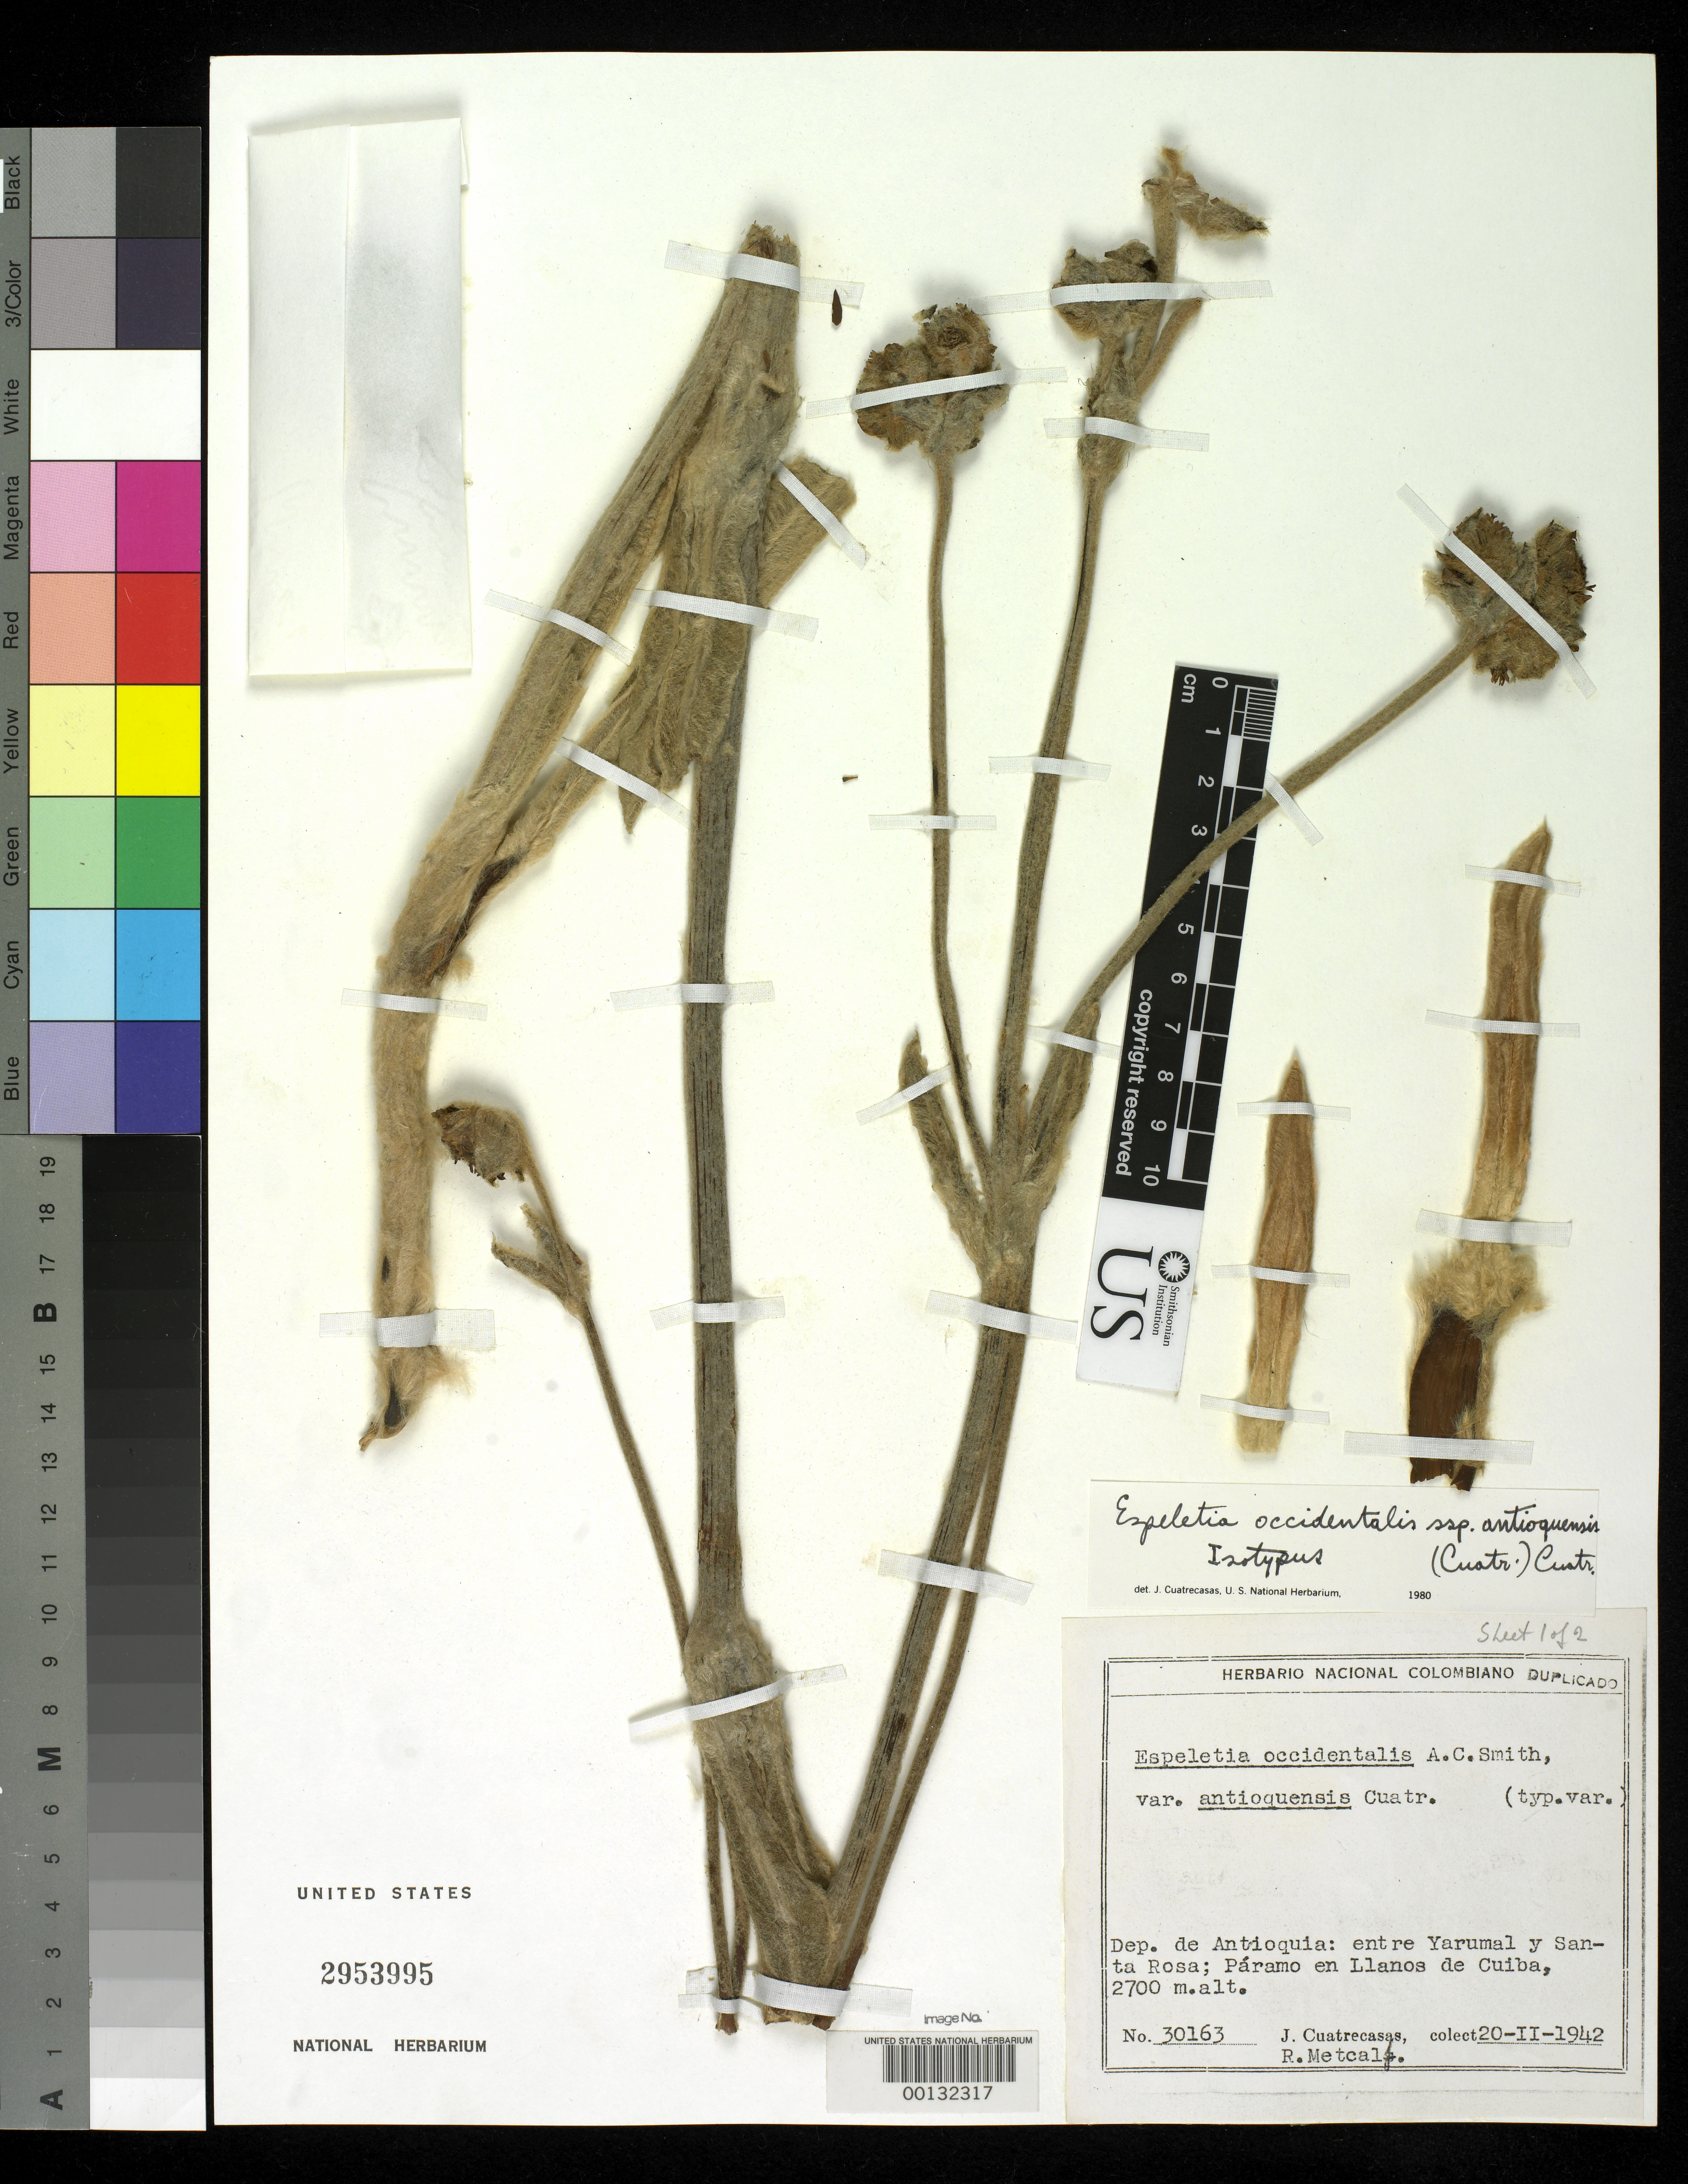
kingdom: Plantae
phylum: Tracheophyta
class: Magnoliopsida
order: Asterales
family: Asteraceae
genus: Espeletia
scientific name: Espeletia occidentalis var. antioquensis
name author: Cuatrec.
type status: Isotype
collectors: J. Cuatrecasas & R. D. Metcalf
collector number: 30163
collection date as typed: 20 Feb 1942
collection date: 1942-02-20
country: Colombia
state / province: Antioquia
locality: Entre Yarumal y Santa Rosa, Páramo en Llanos de Cuiba. [Between Yarumal and Santa Rosa, dry upland on Llanos de Cuiba]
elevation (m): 2700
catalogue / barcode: US 2953995